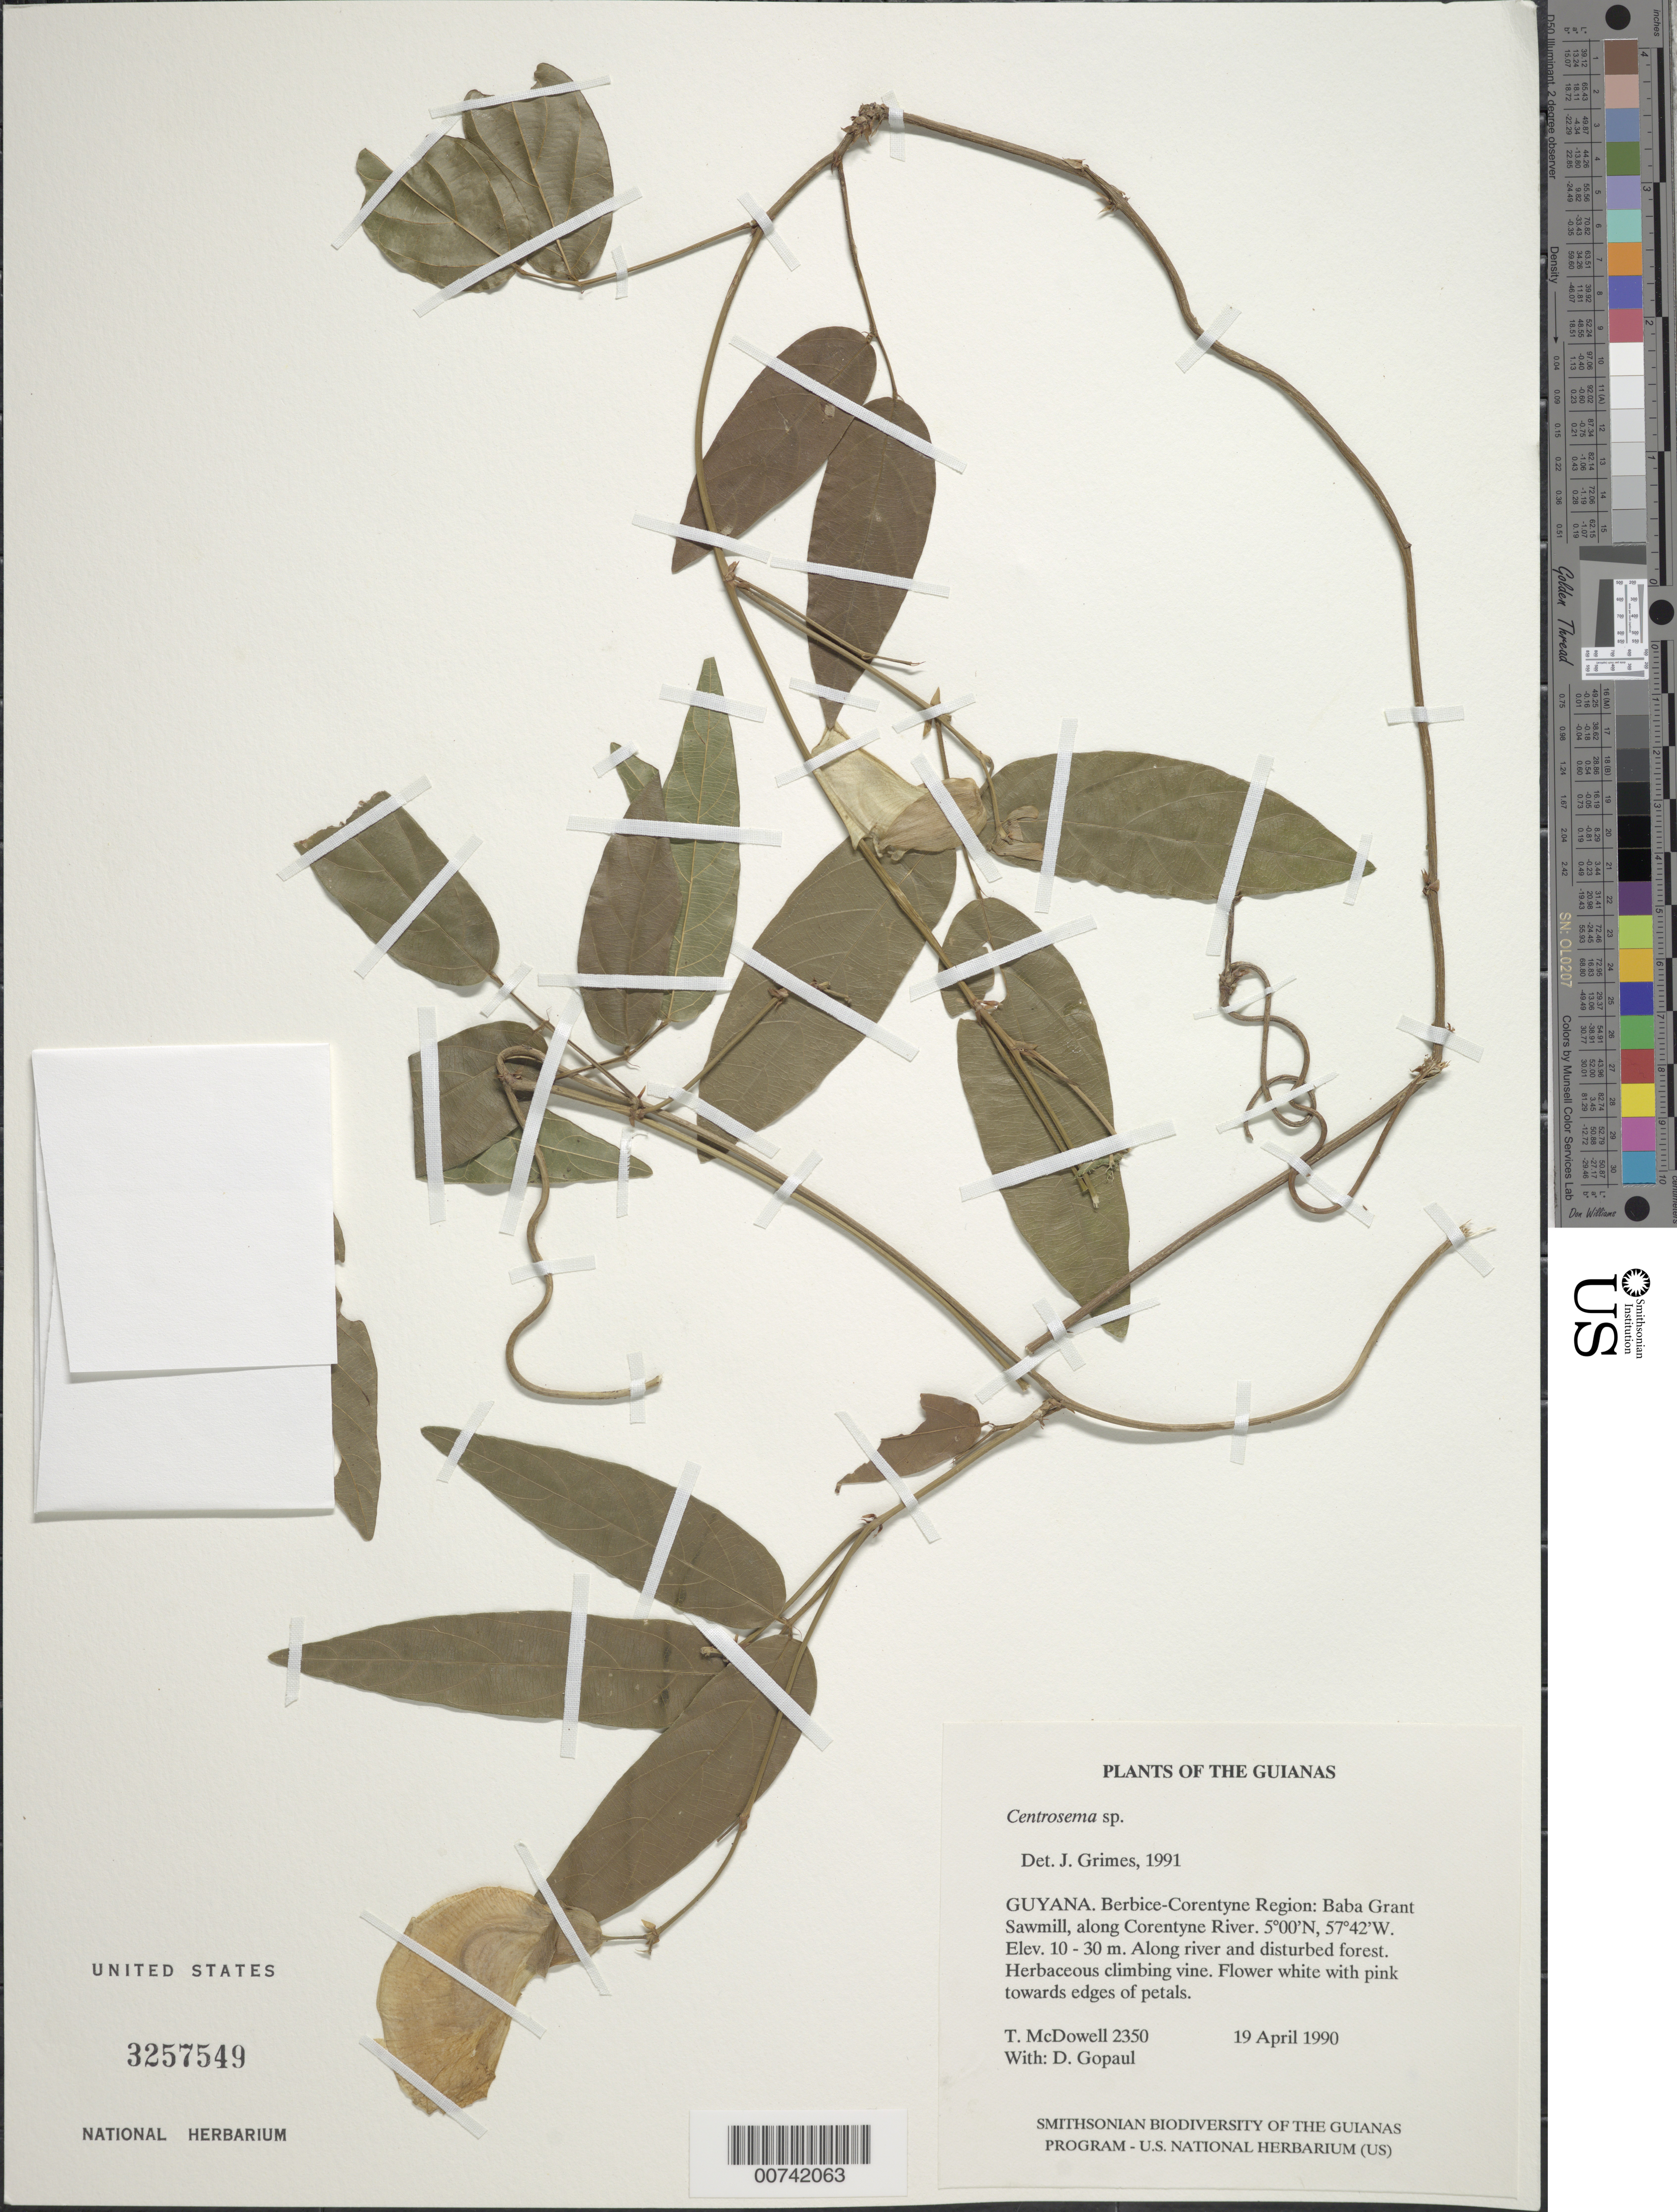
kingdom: Plantae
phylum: Tracheophyta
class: Magnoliopsida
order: Fabales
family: Fabaceae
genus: Centrosema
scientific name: Centrosema sp.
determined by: Grimes, J.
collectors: T. McDowell & D. Gopaul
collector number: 2350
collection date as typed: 19 April 1990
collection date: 1990-04-19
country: Guyana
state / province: E. Berbice-Corentyne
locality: Baba Grant Sawmill, along Corentyne River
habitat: Along river and disturbed forest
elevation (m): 10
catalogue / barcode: US 3257549